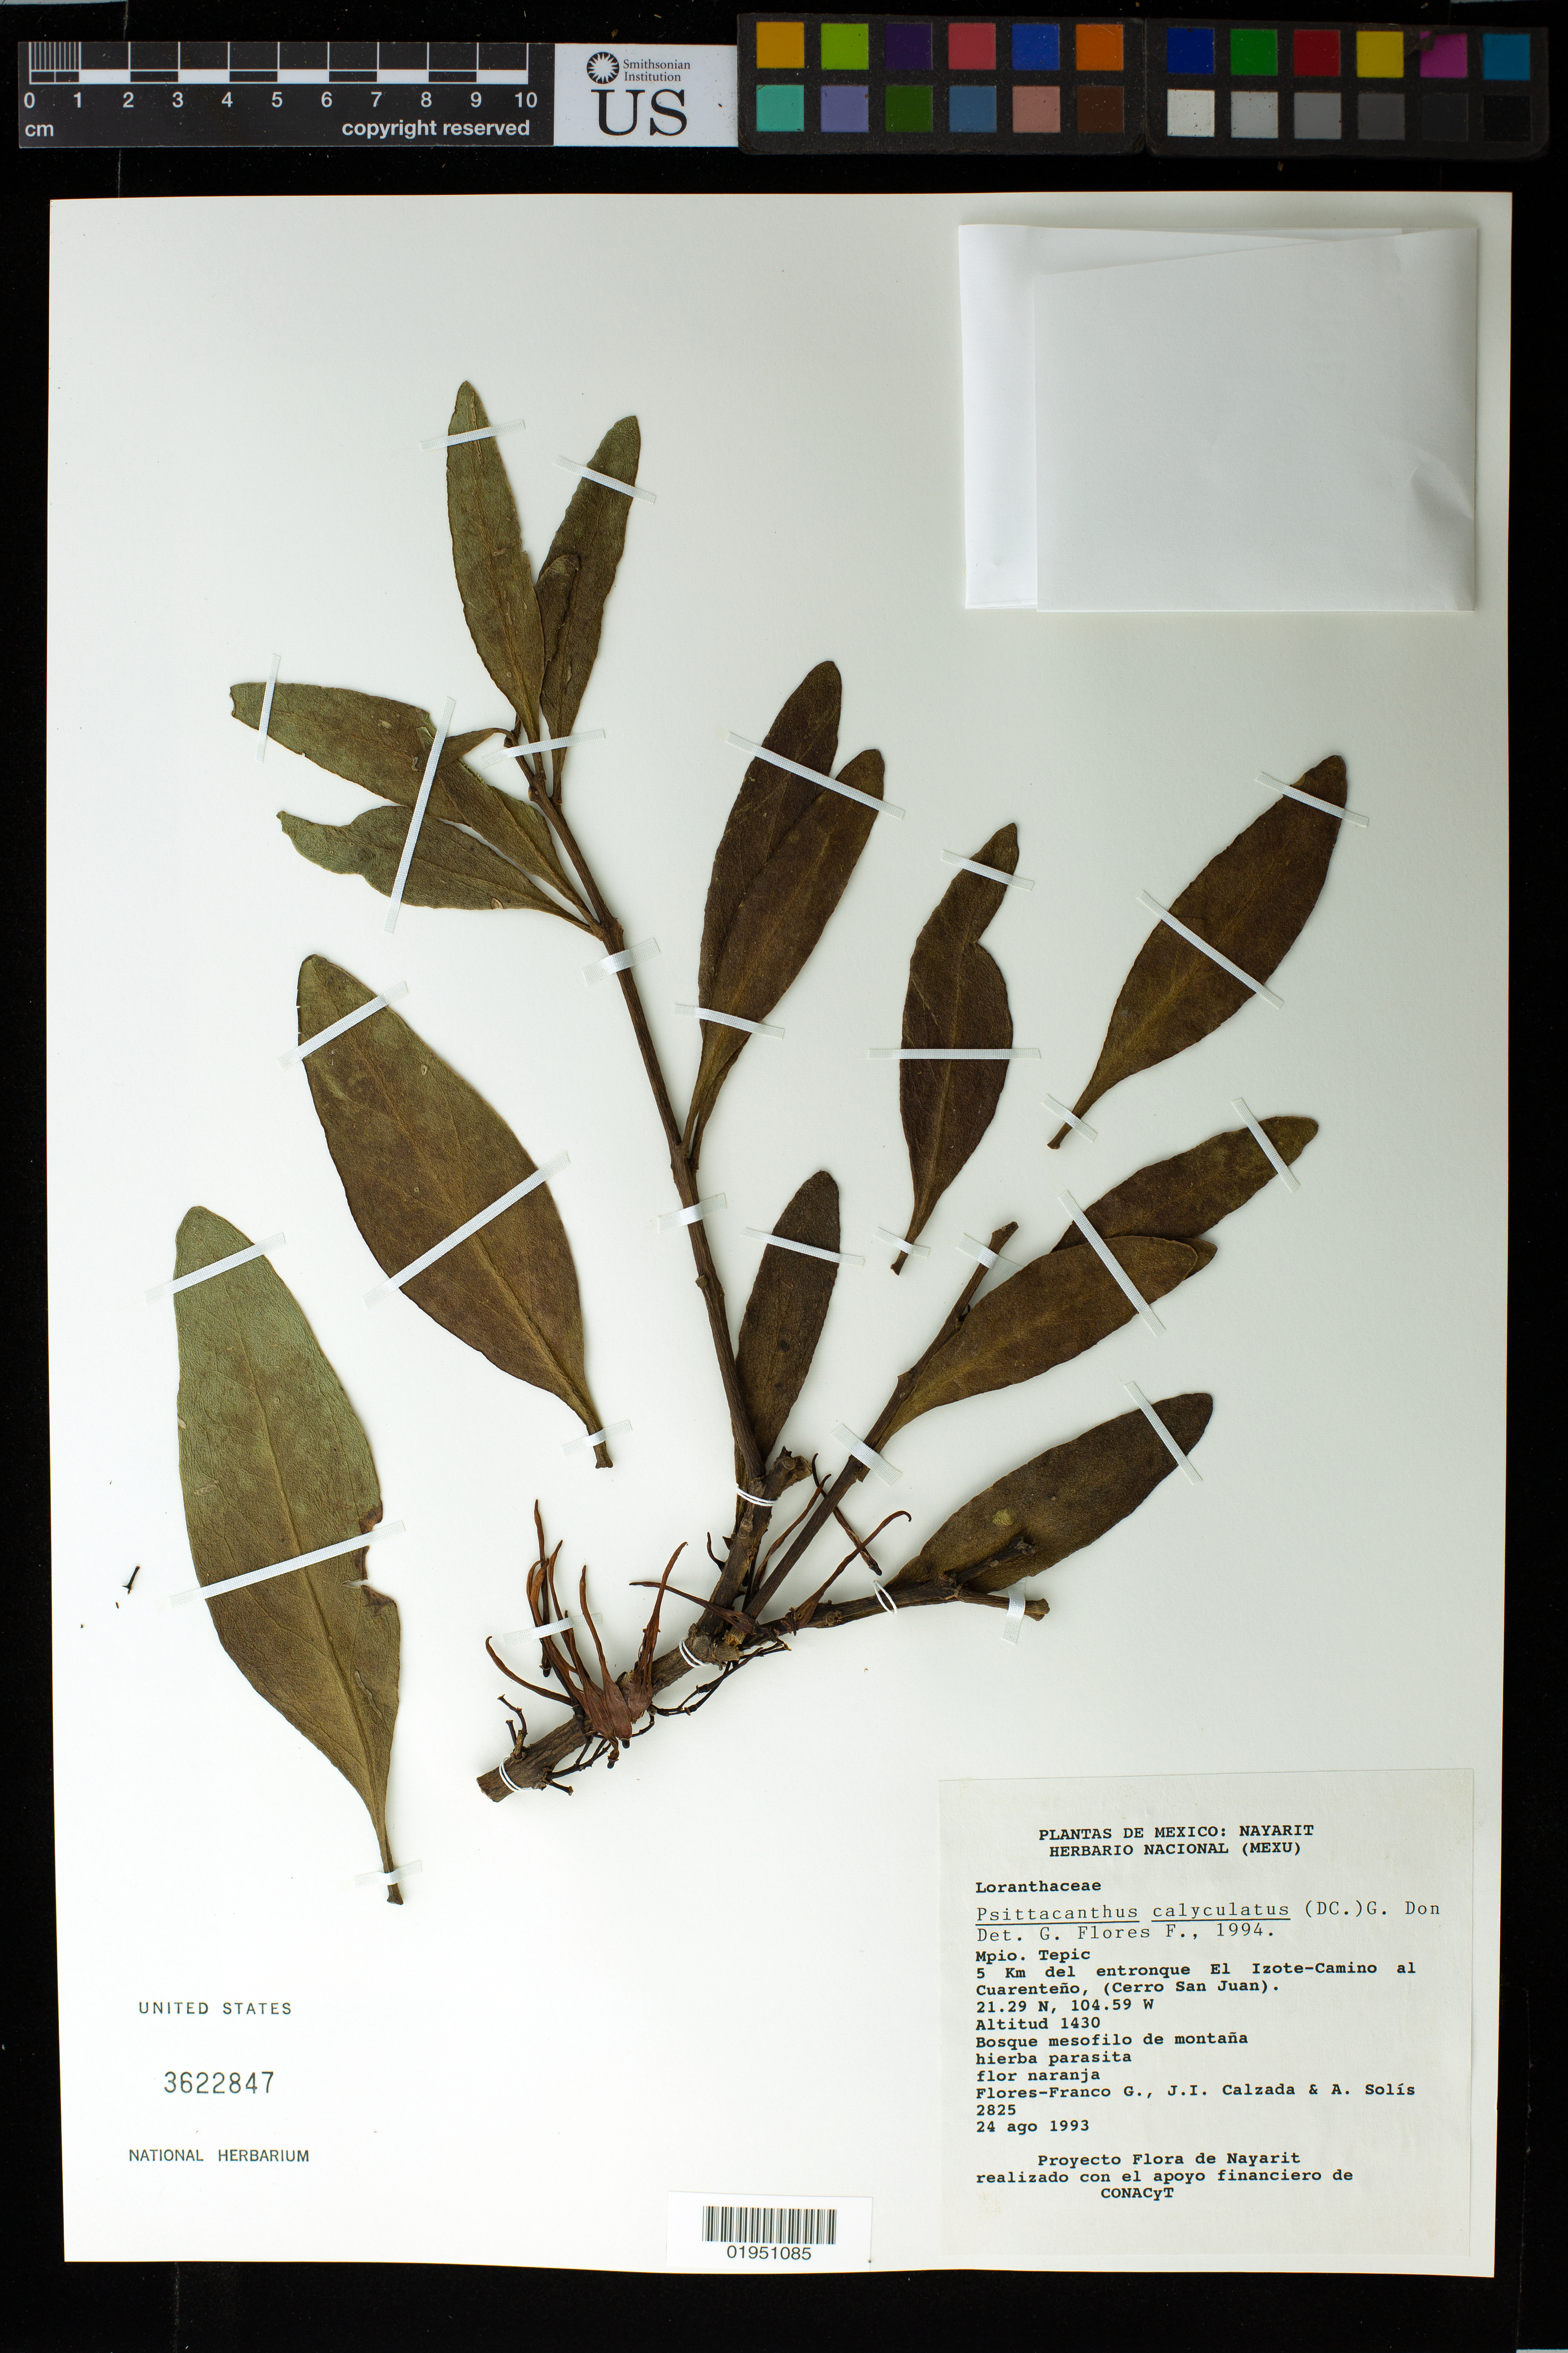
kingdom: Plantae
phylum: Tracheophyta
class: Magnoliopsida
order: Santalales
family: Loranthaceae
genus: Psittacanthus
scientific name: Psittacanthus calyculatus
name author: (DC.) G. Don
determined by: Flores, G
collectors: G. Flores F., J. I. Calzada & A. Solís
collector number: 2825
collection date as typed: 24 Aug 1993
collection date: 1993-08-24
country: Mexico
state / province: Nayarit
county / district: Tepic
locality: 5 km del entronque El Izote-Ccamino al Cuarenteño, (Cerro San Juan).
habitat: Bosque mesofilo de montana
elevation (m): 1430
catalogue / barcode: US 3622847